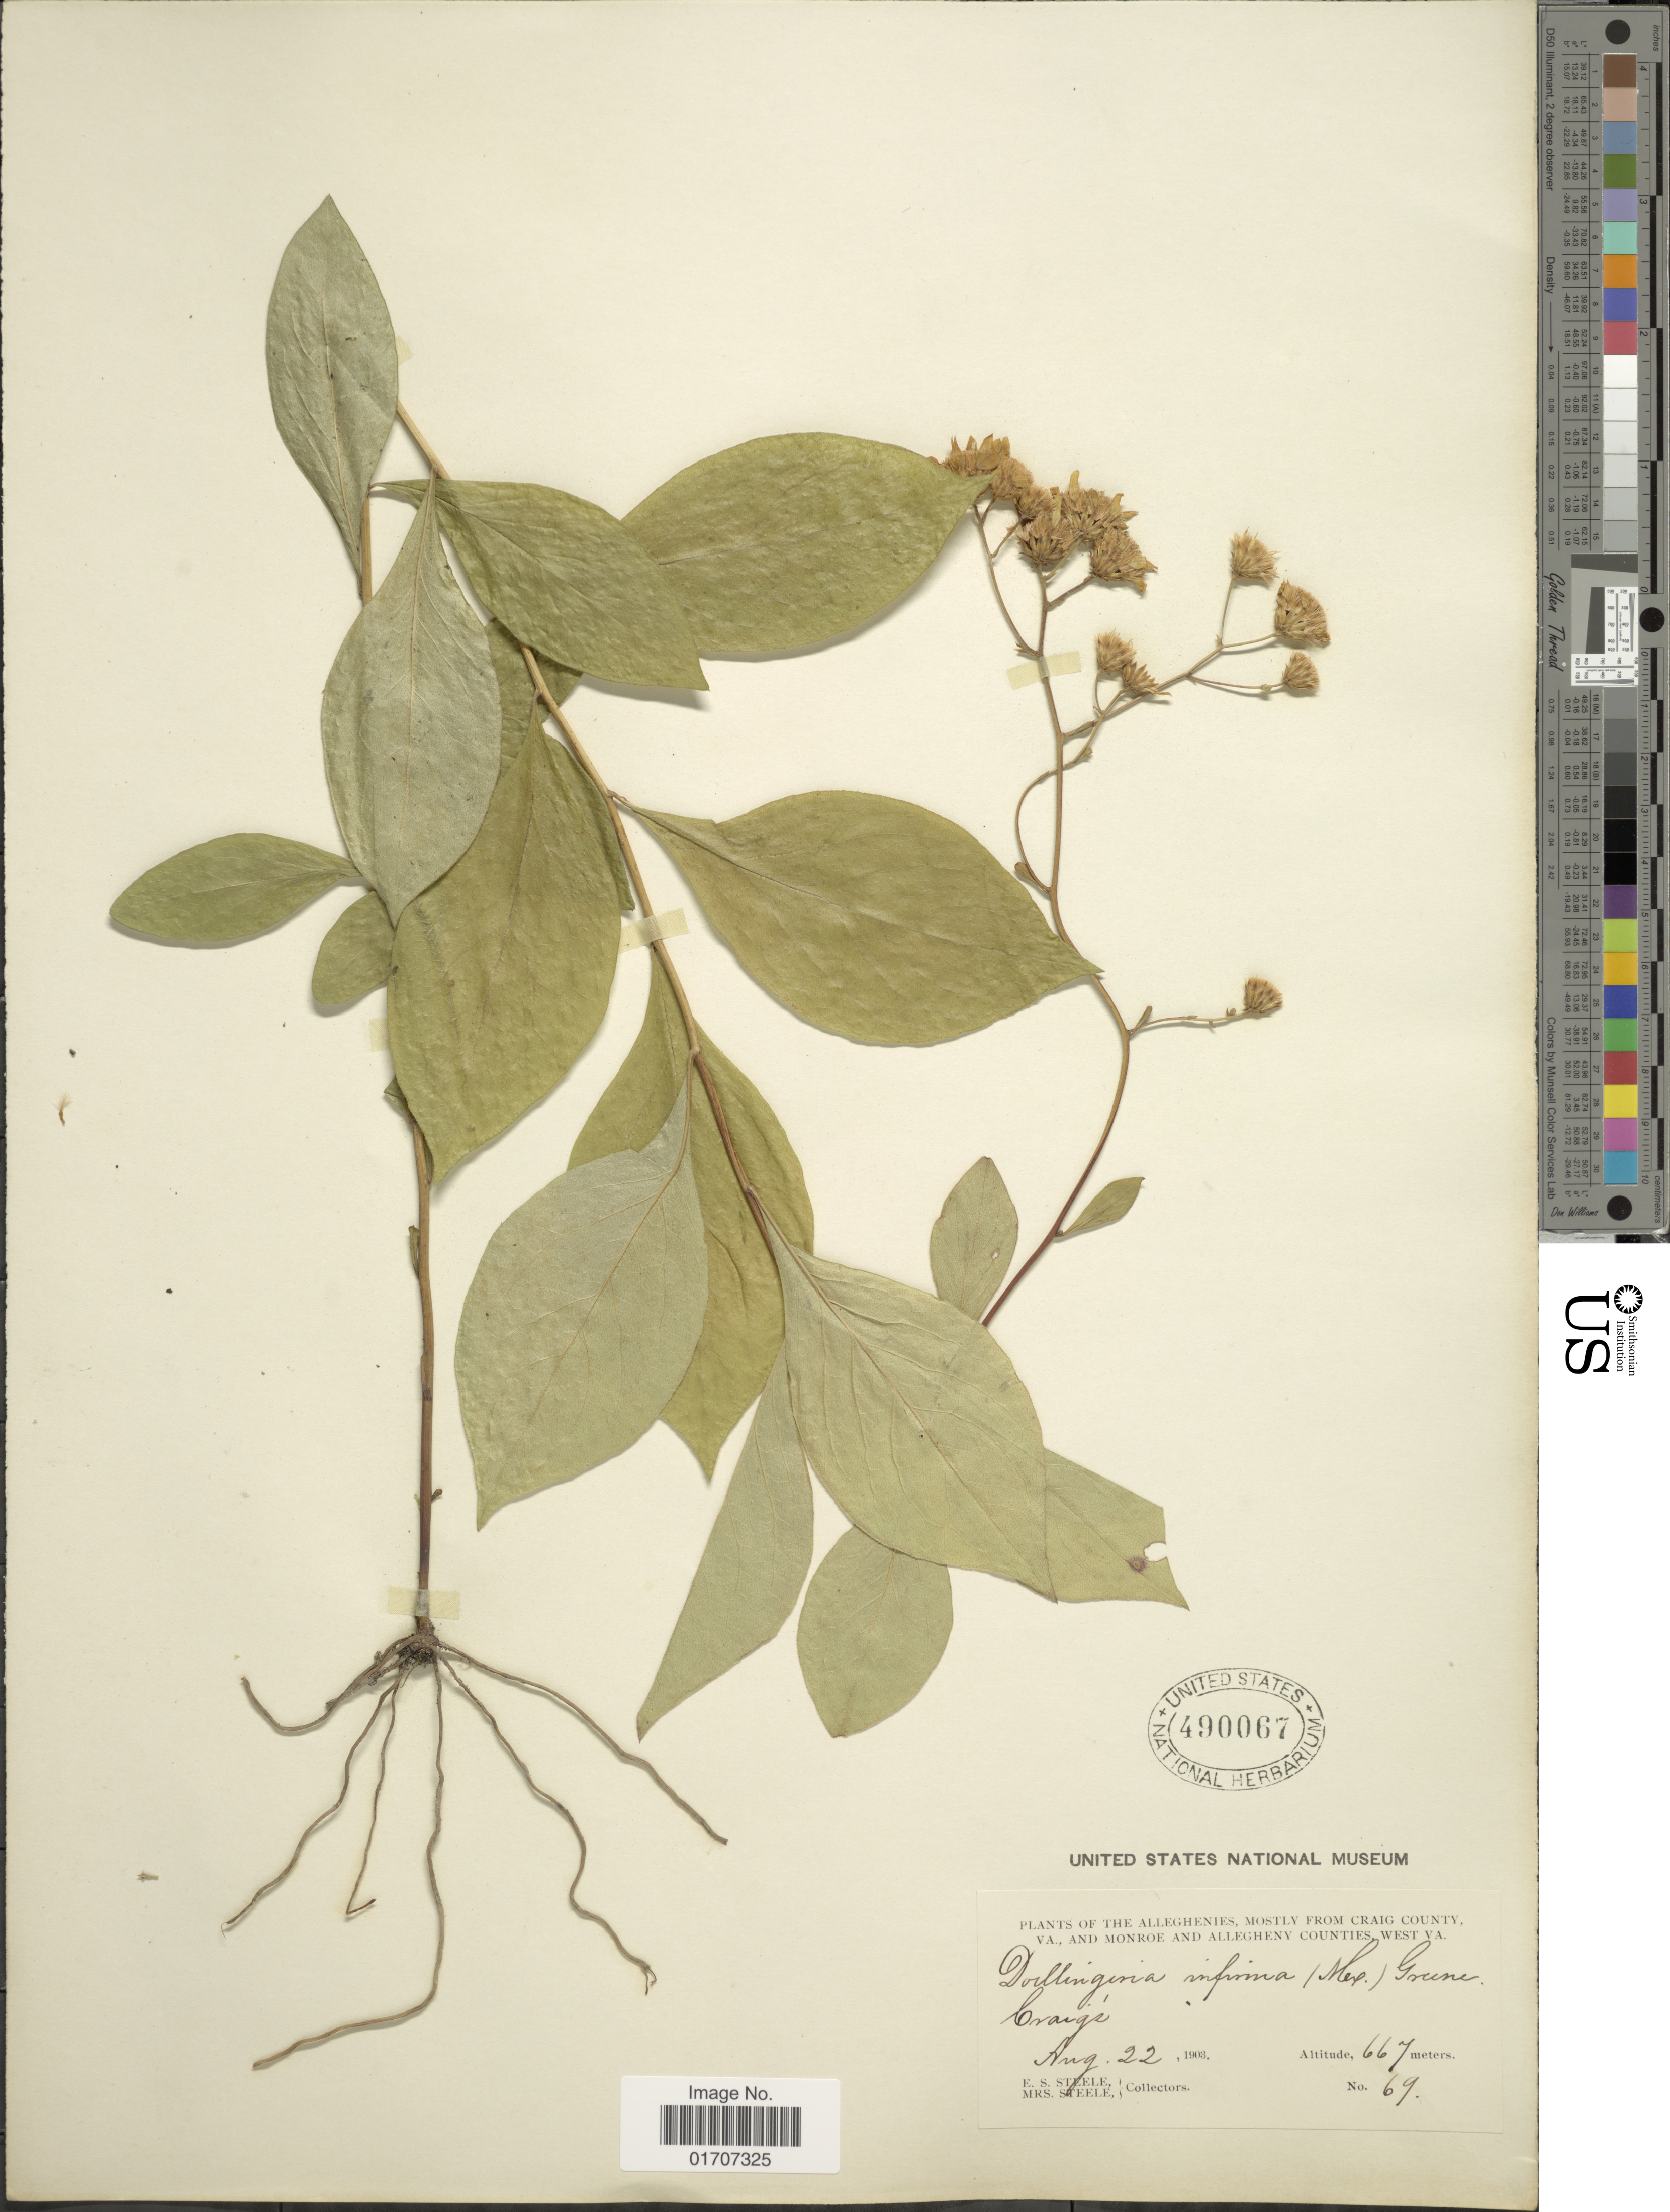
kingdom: Plantae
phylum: Tracheophyta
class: Magnoliopsida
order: Asterales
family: Asteraceae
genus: Doellingeria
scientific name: Doellingeria infirma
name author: (Michx.) Greene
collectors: E. Steele & Mrs. E. S. Steele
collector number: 69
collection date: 1903-08-22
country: United States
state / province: Virginia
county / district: Craig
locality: The Alleghenies, Mostly from Craig County, Va., Craigs [unsure placement]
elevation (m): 667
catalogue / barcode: US 490067